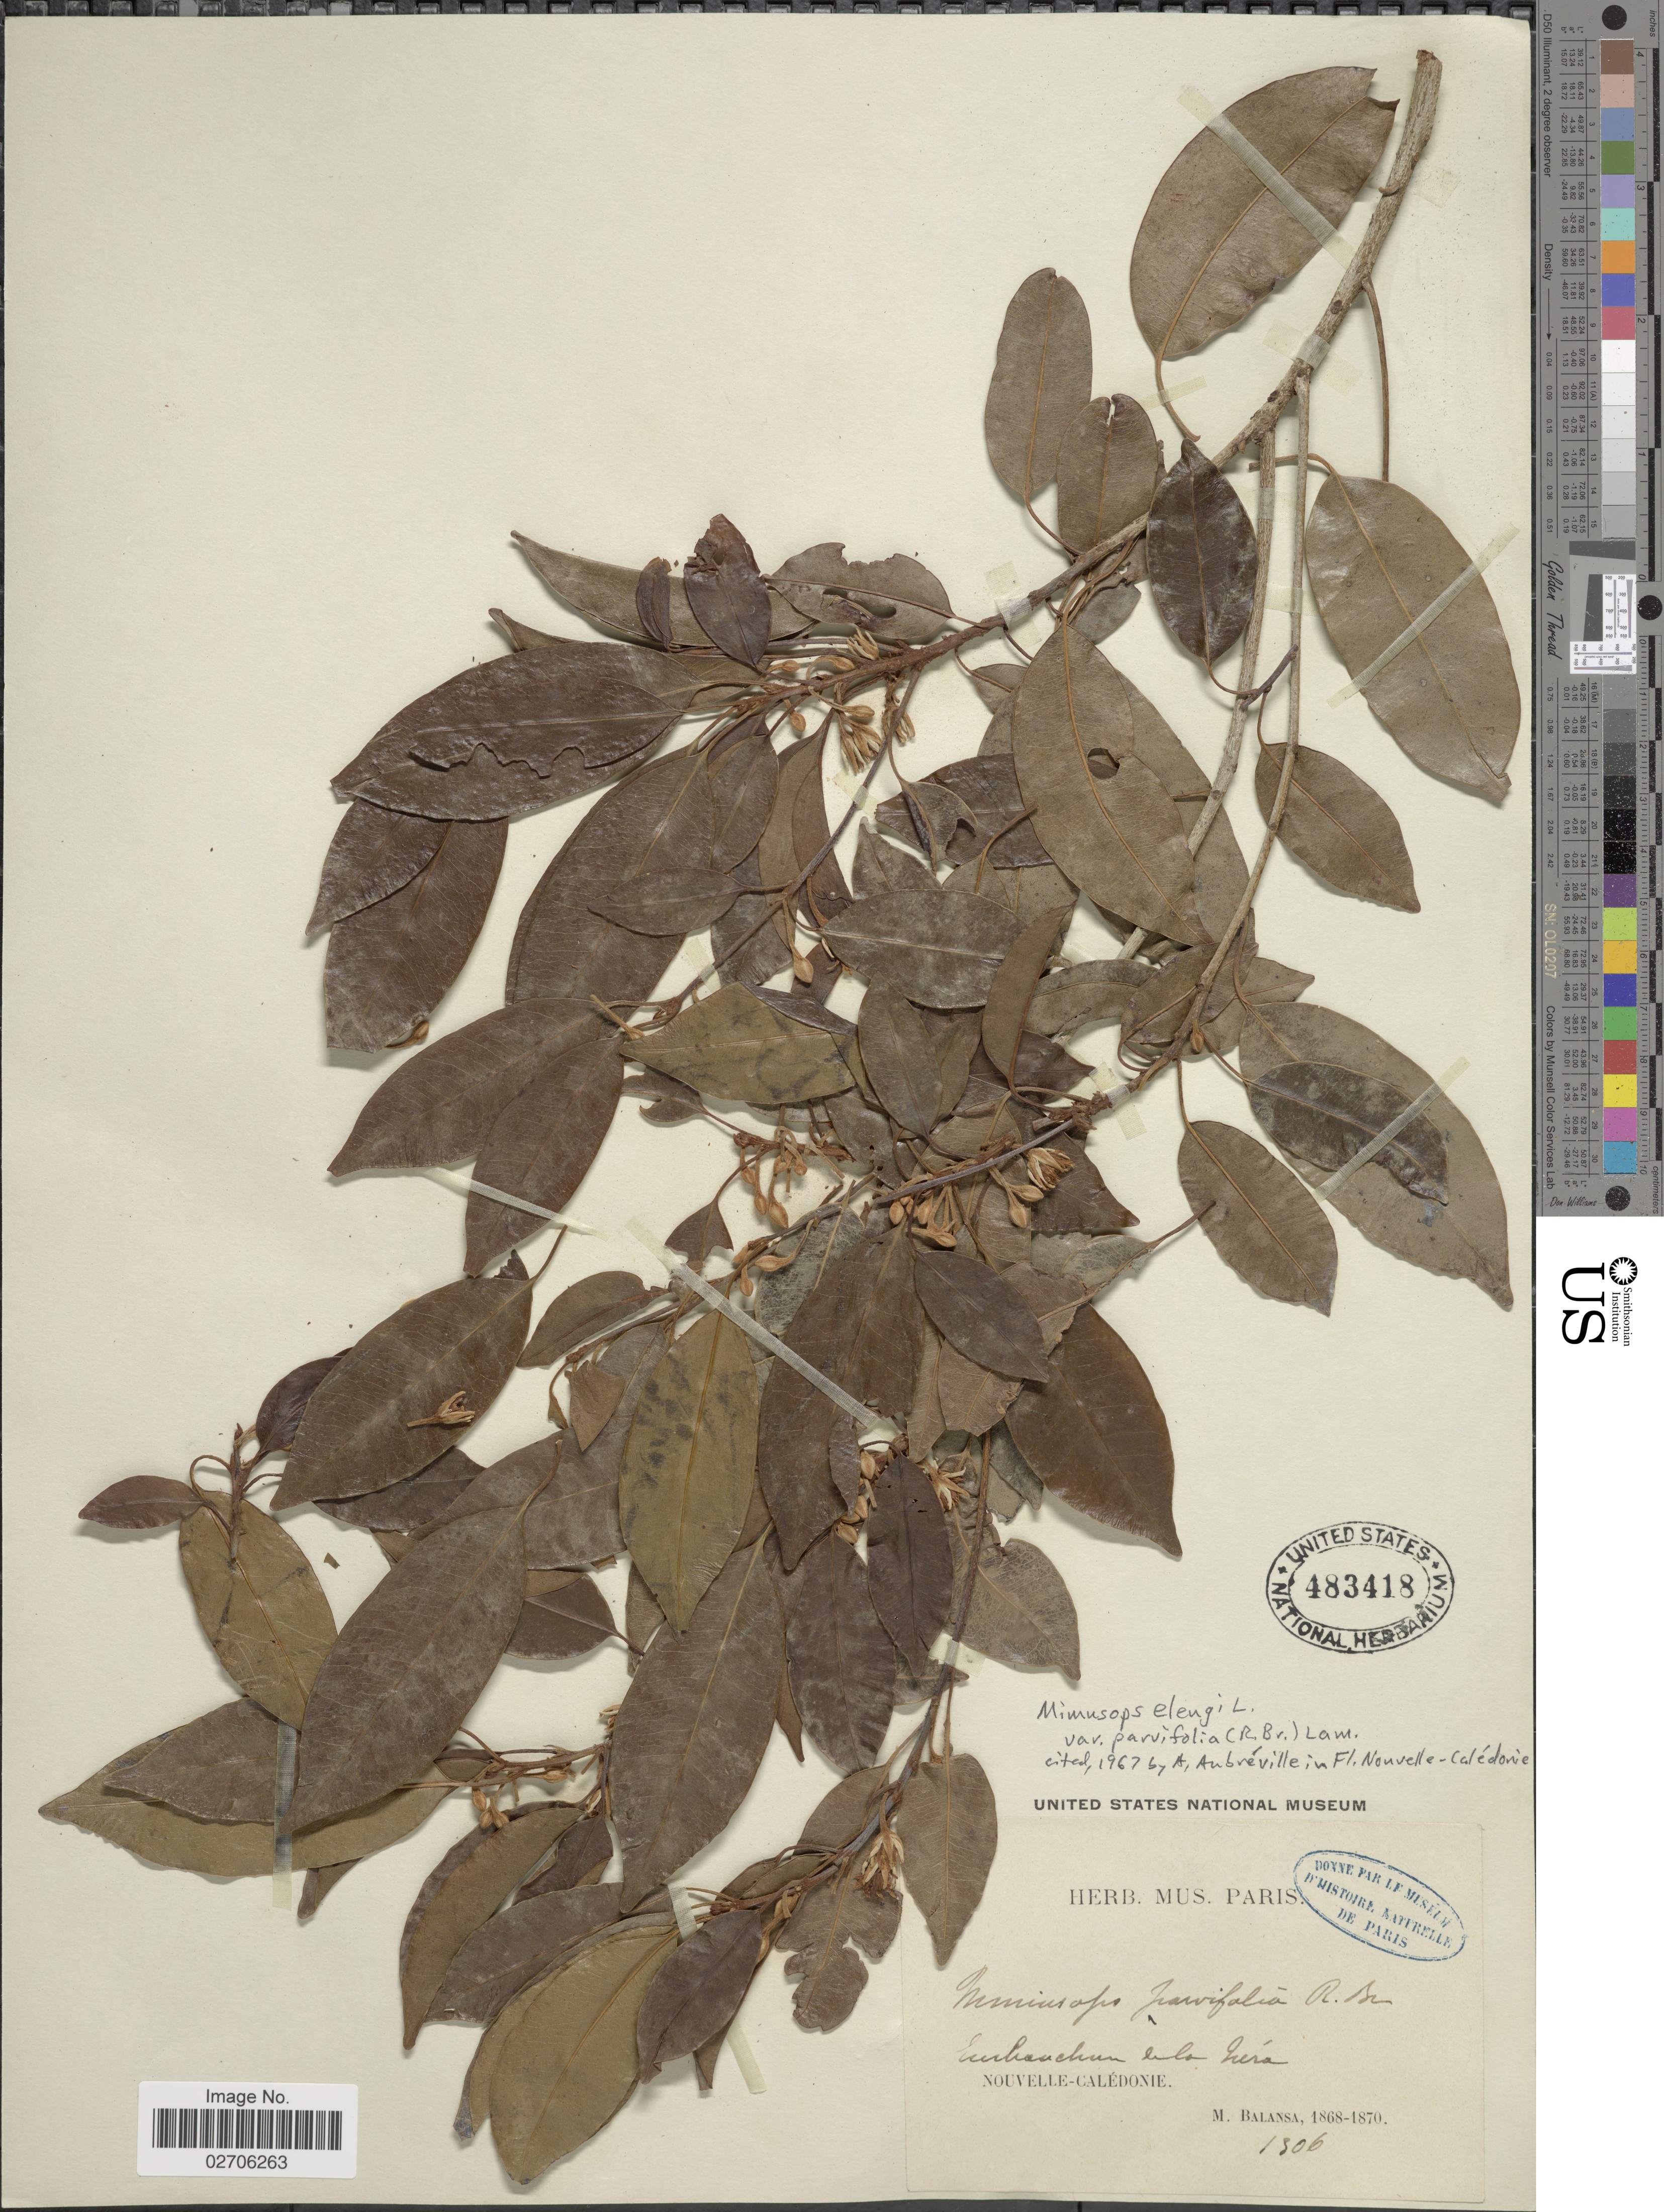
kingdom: Plantae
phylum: Tracheophyta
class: Magnoliopsida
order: Ericales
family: Sapotaceae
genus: Mimusops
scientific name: Mimusops elengi var. parvifolia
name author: (R. Br.) H.J. Lam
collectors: B. Balansa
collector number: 1306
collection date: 1868/1870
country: New Caledonia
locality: Emhanchun ula Será [interpreted]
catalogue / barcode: US 483418